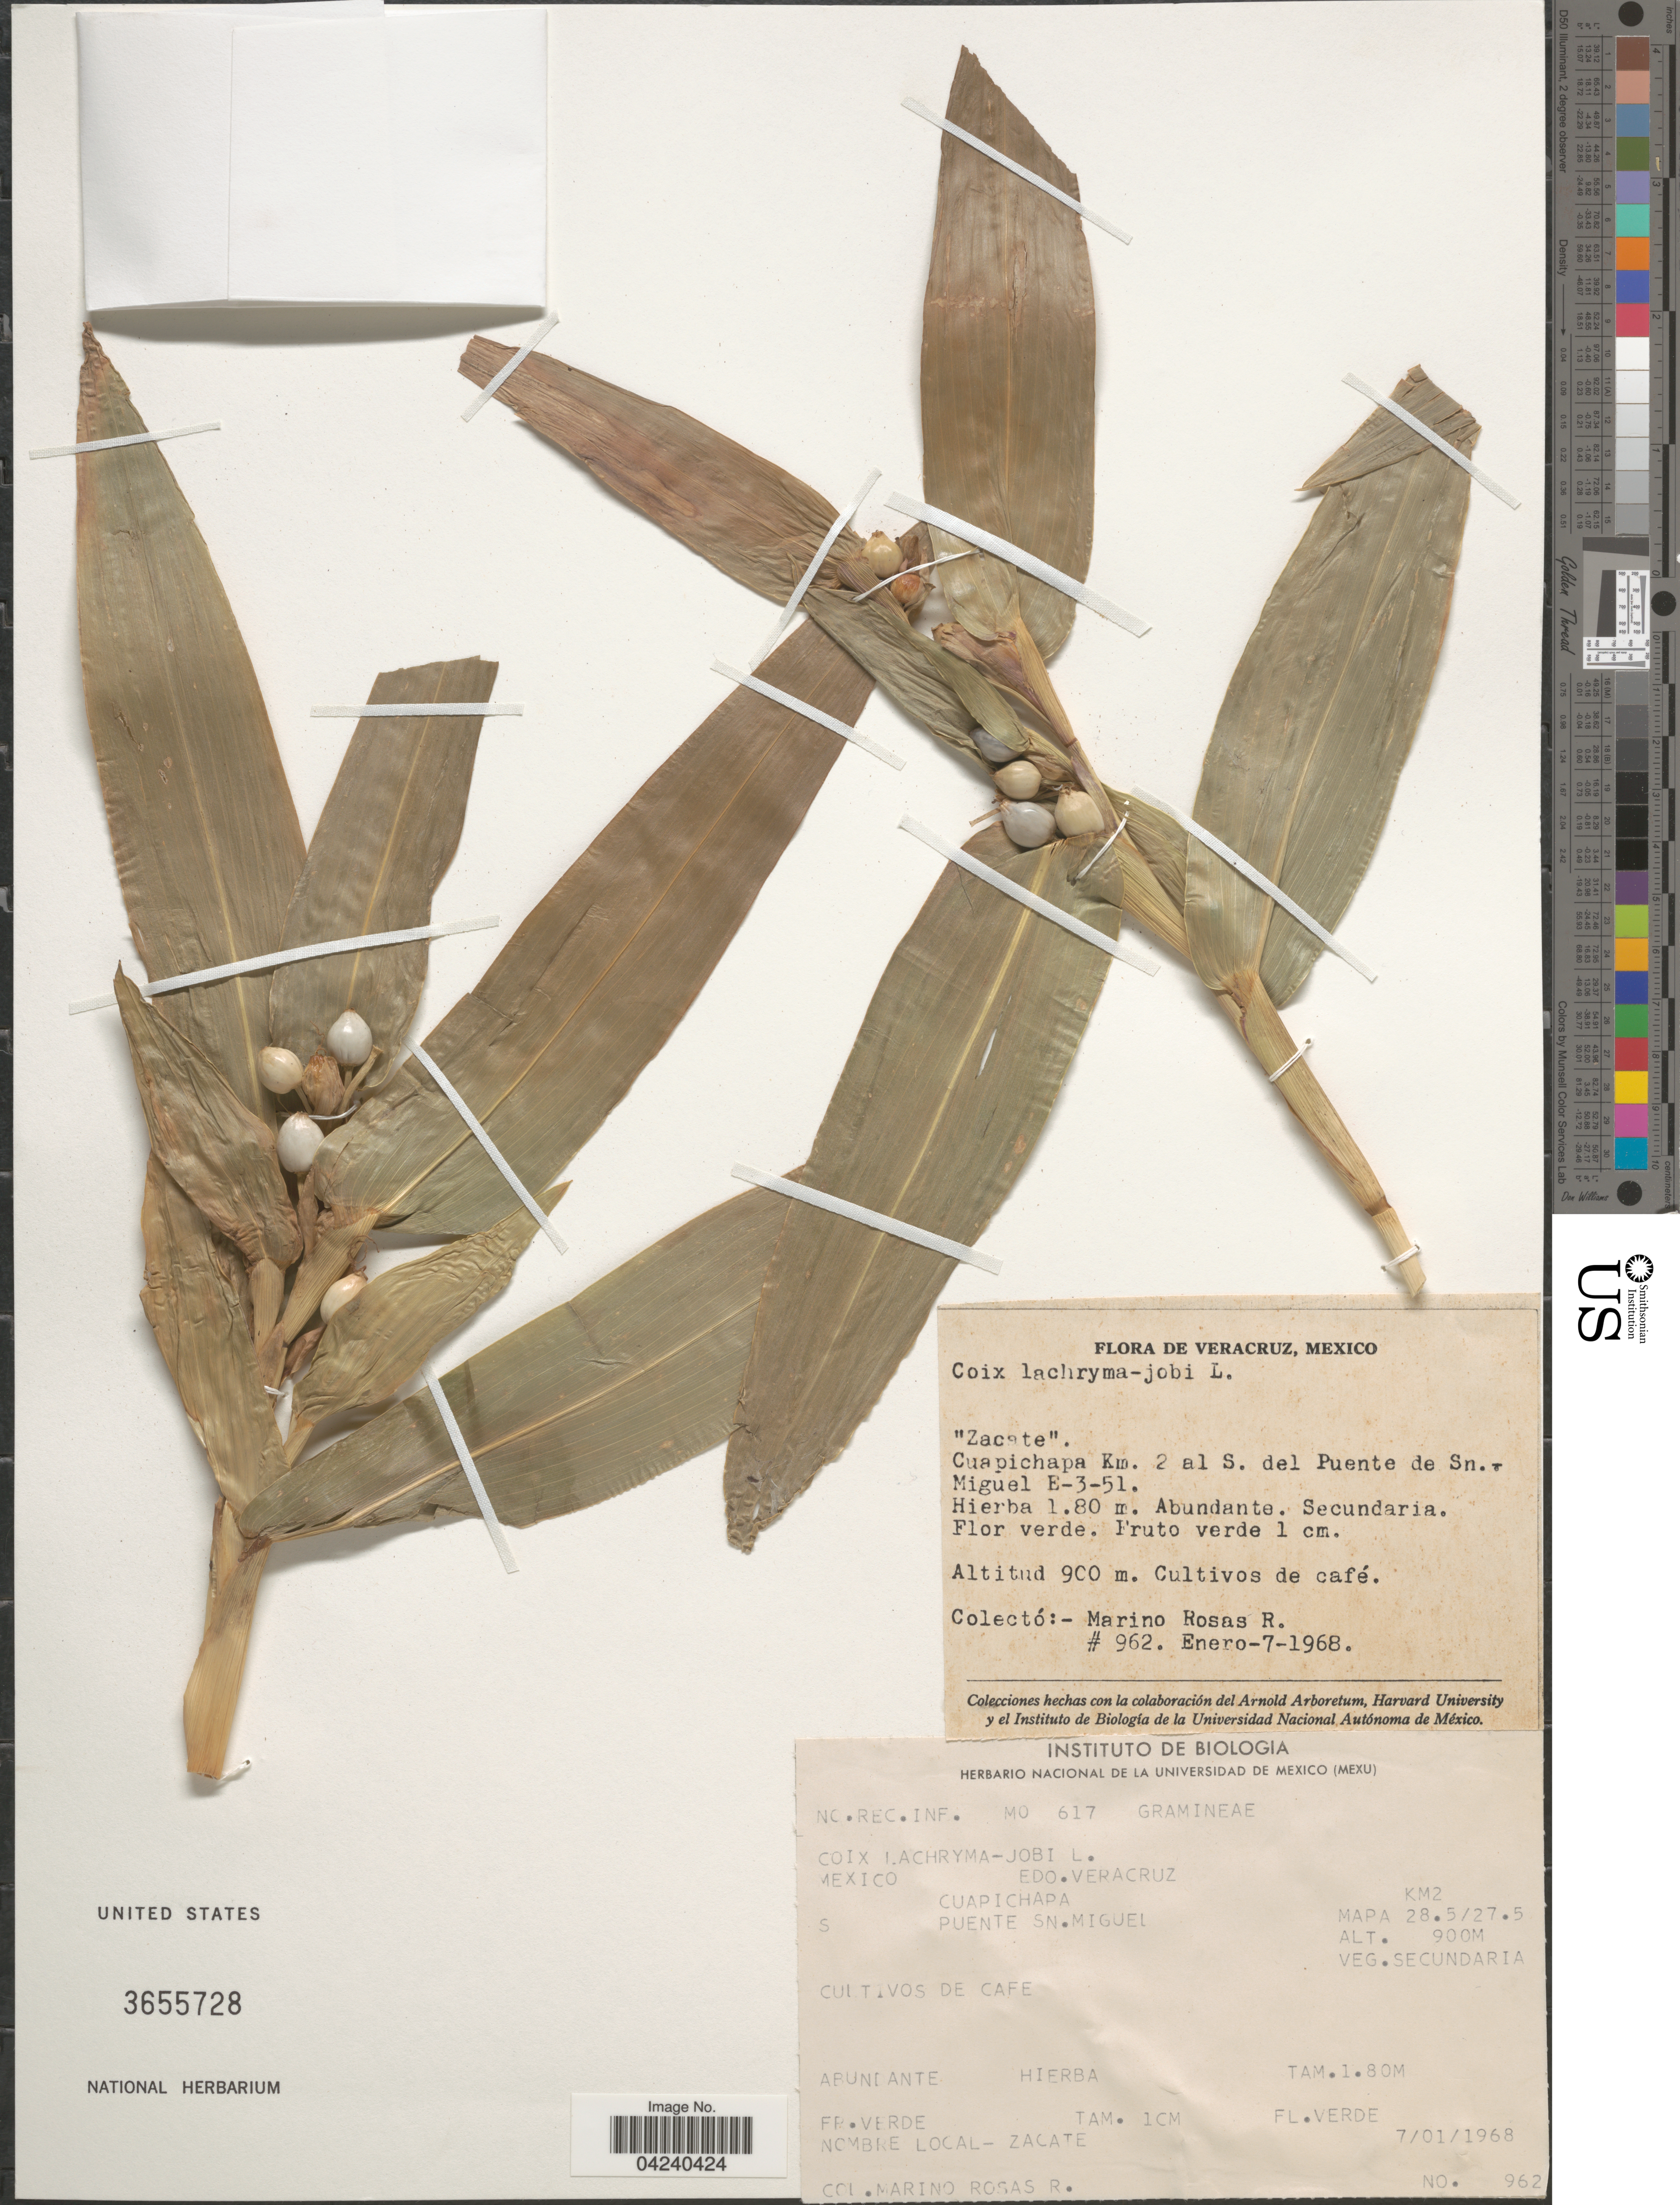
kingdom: Plantae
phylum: Tracheophyta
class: Liliopsida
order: Poales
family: Poaceae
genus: Coix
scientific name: Coix lacryma-jobi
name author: L.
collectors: M. Rosas R.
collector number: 962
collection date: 1968-01-07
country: Mexico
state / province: Veracruz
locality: Veracruz. Cuapichapa Km. 2 al S. del Puente de Sn. Miguel E-3-51. Mapa 28.5/27.5.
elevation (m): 900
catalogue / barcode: US 3655728